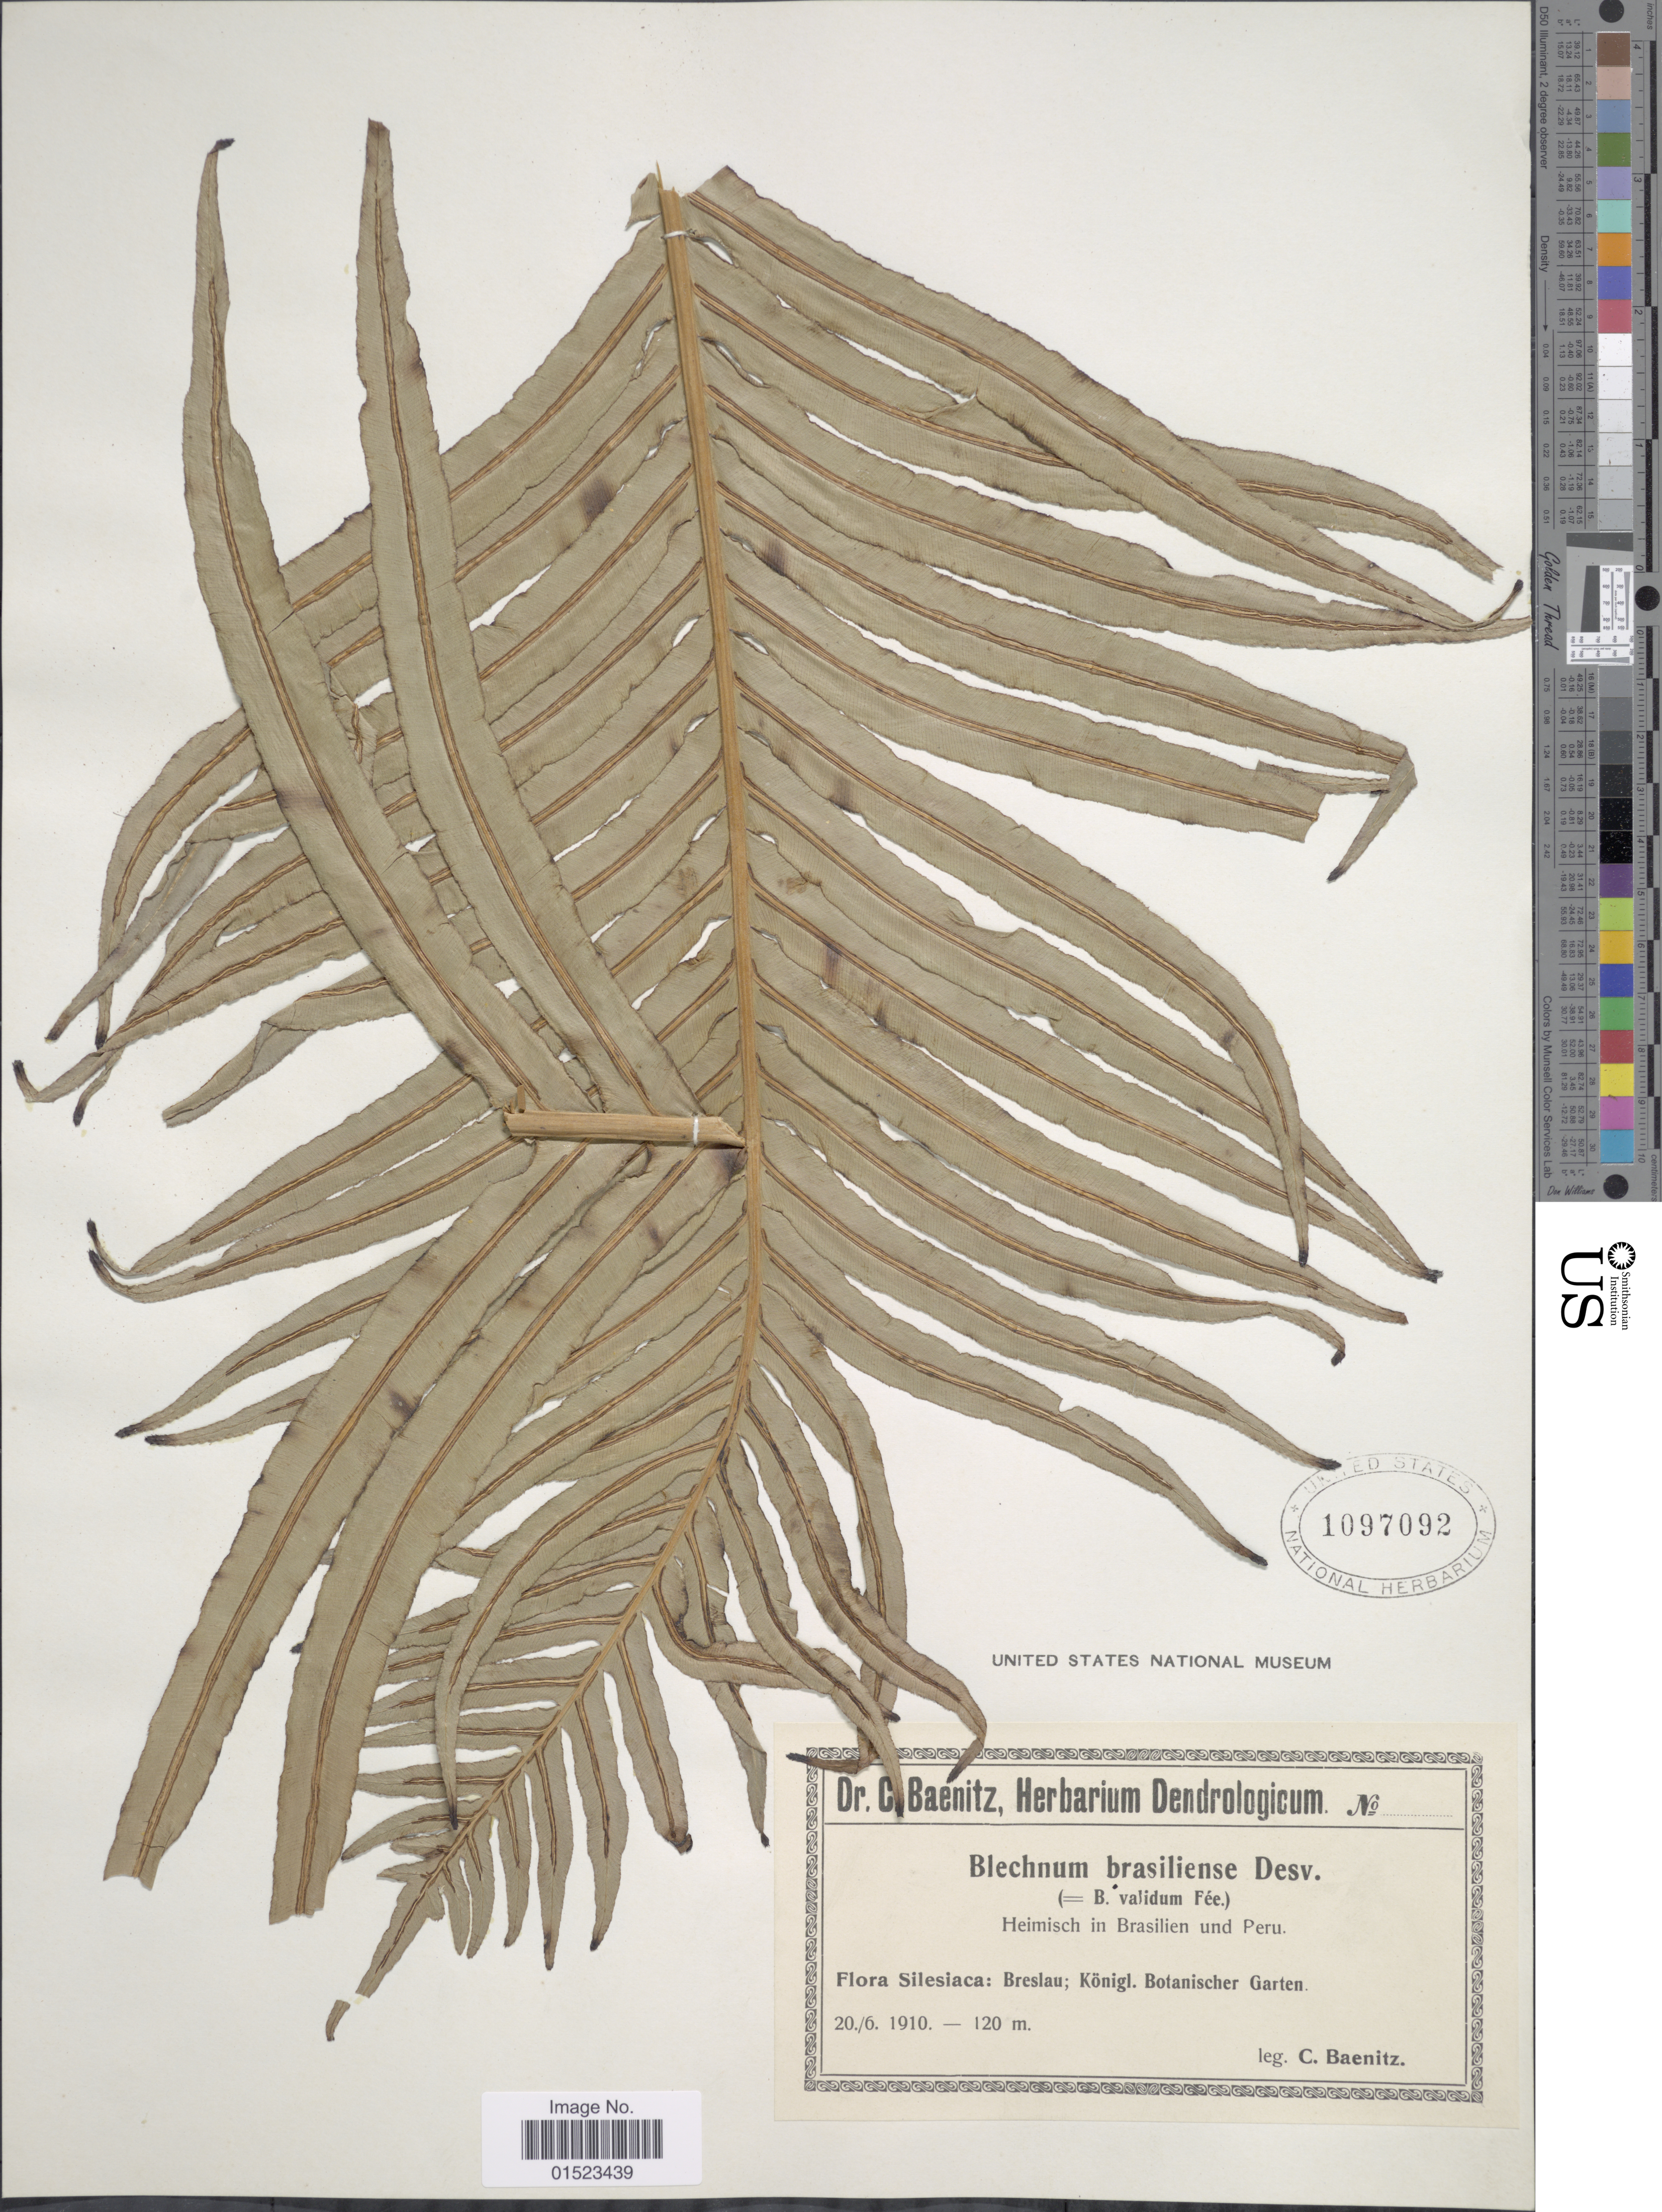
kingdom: Plantae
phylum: Tracheophyta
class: Polypodiopsida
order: Polypodiales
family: Blechnaceae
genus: Blechnum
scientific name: Blechnum brasiliense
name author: Desv.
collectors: C. G. Baenitz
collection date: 1910-06-20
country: Poland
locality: Silesiaca: Breslau, Konigl, Botanischer Garten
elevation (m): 120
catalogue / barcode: US 1097092